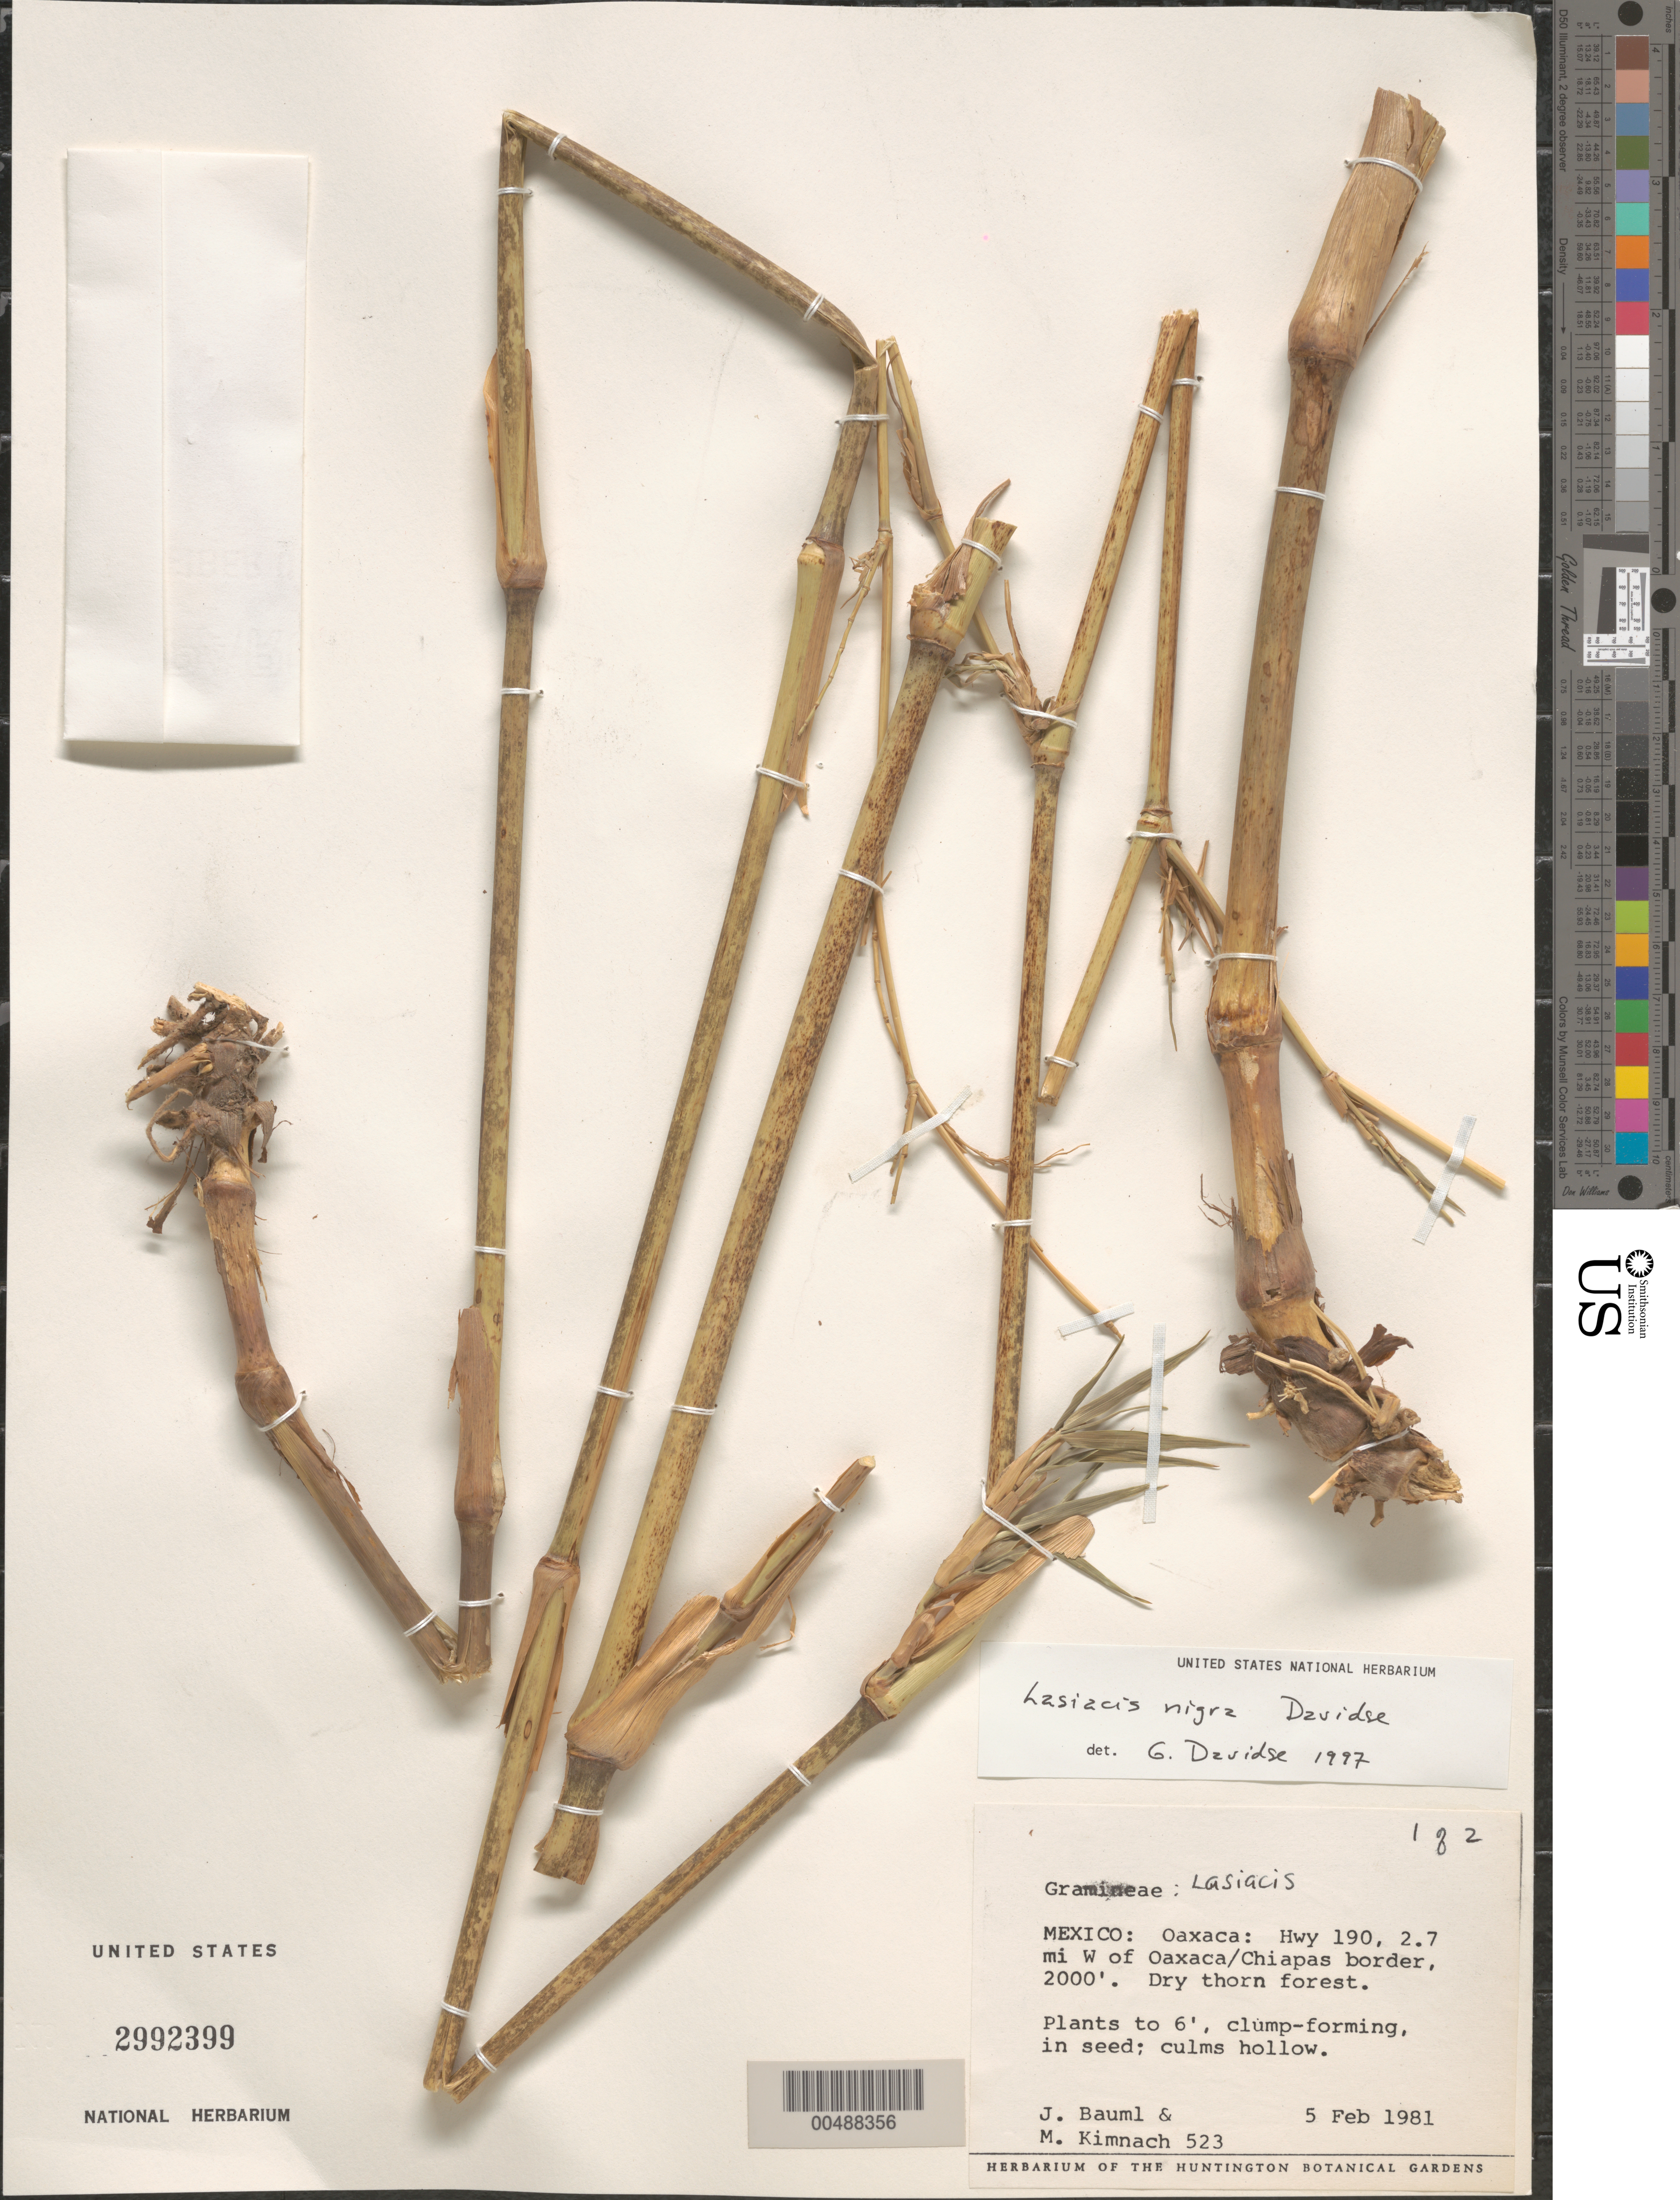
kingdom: Plantae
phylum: Tracheophyta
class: Liliopsida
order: Poales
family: Poaceae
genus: Lasiacis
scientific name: Lasiacis maxonii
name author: Swallen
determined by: Davidse, Gerrit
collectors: J. Bauml & M. W. Kimnach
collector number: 523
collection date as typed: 5 Feb 1981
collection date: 1981-02-05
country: Mexico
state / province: Oaxaca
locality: Hwy 190, 2.7 mi W of Oaxaca/Chiapas border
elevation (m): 610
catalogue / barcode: US 2992399